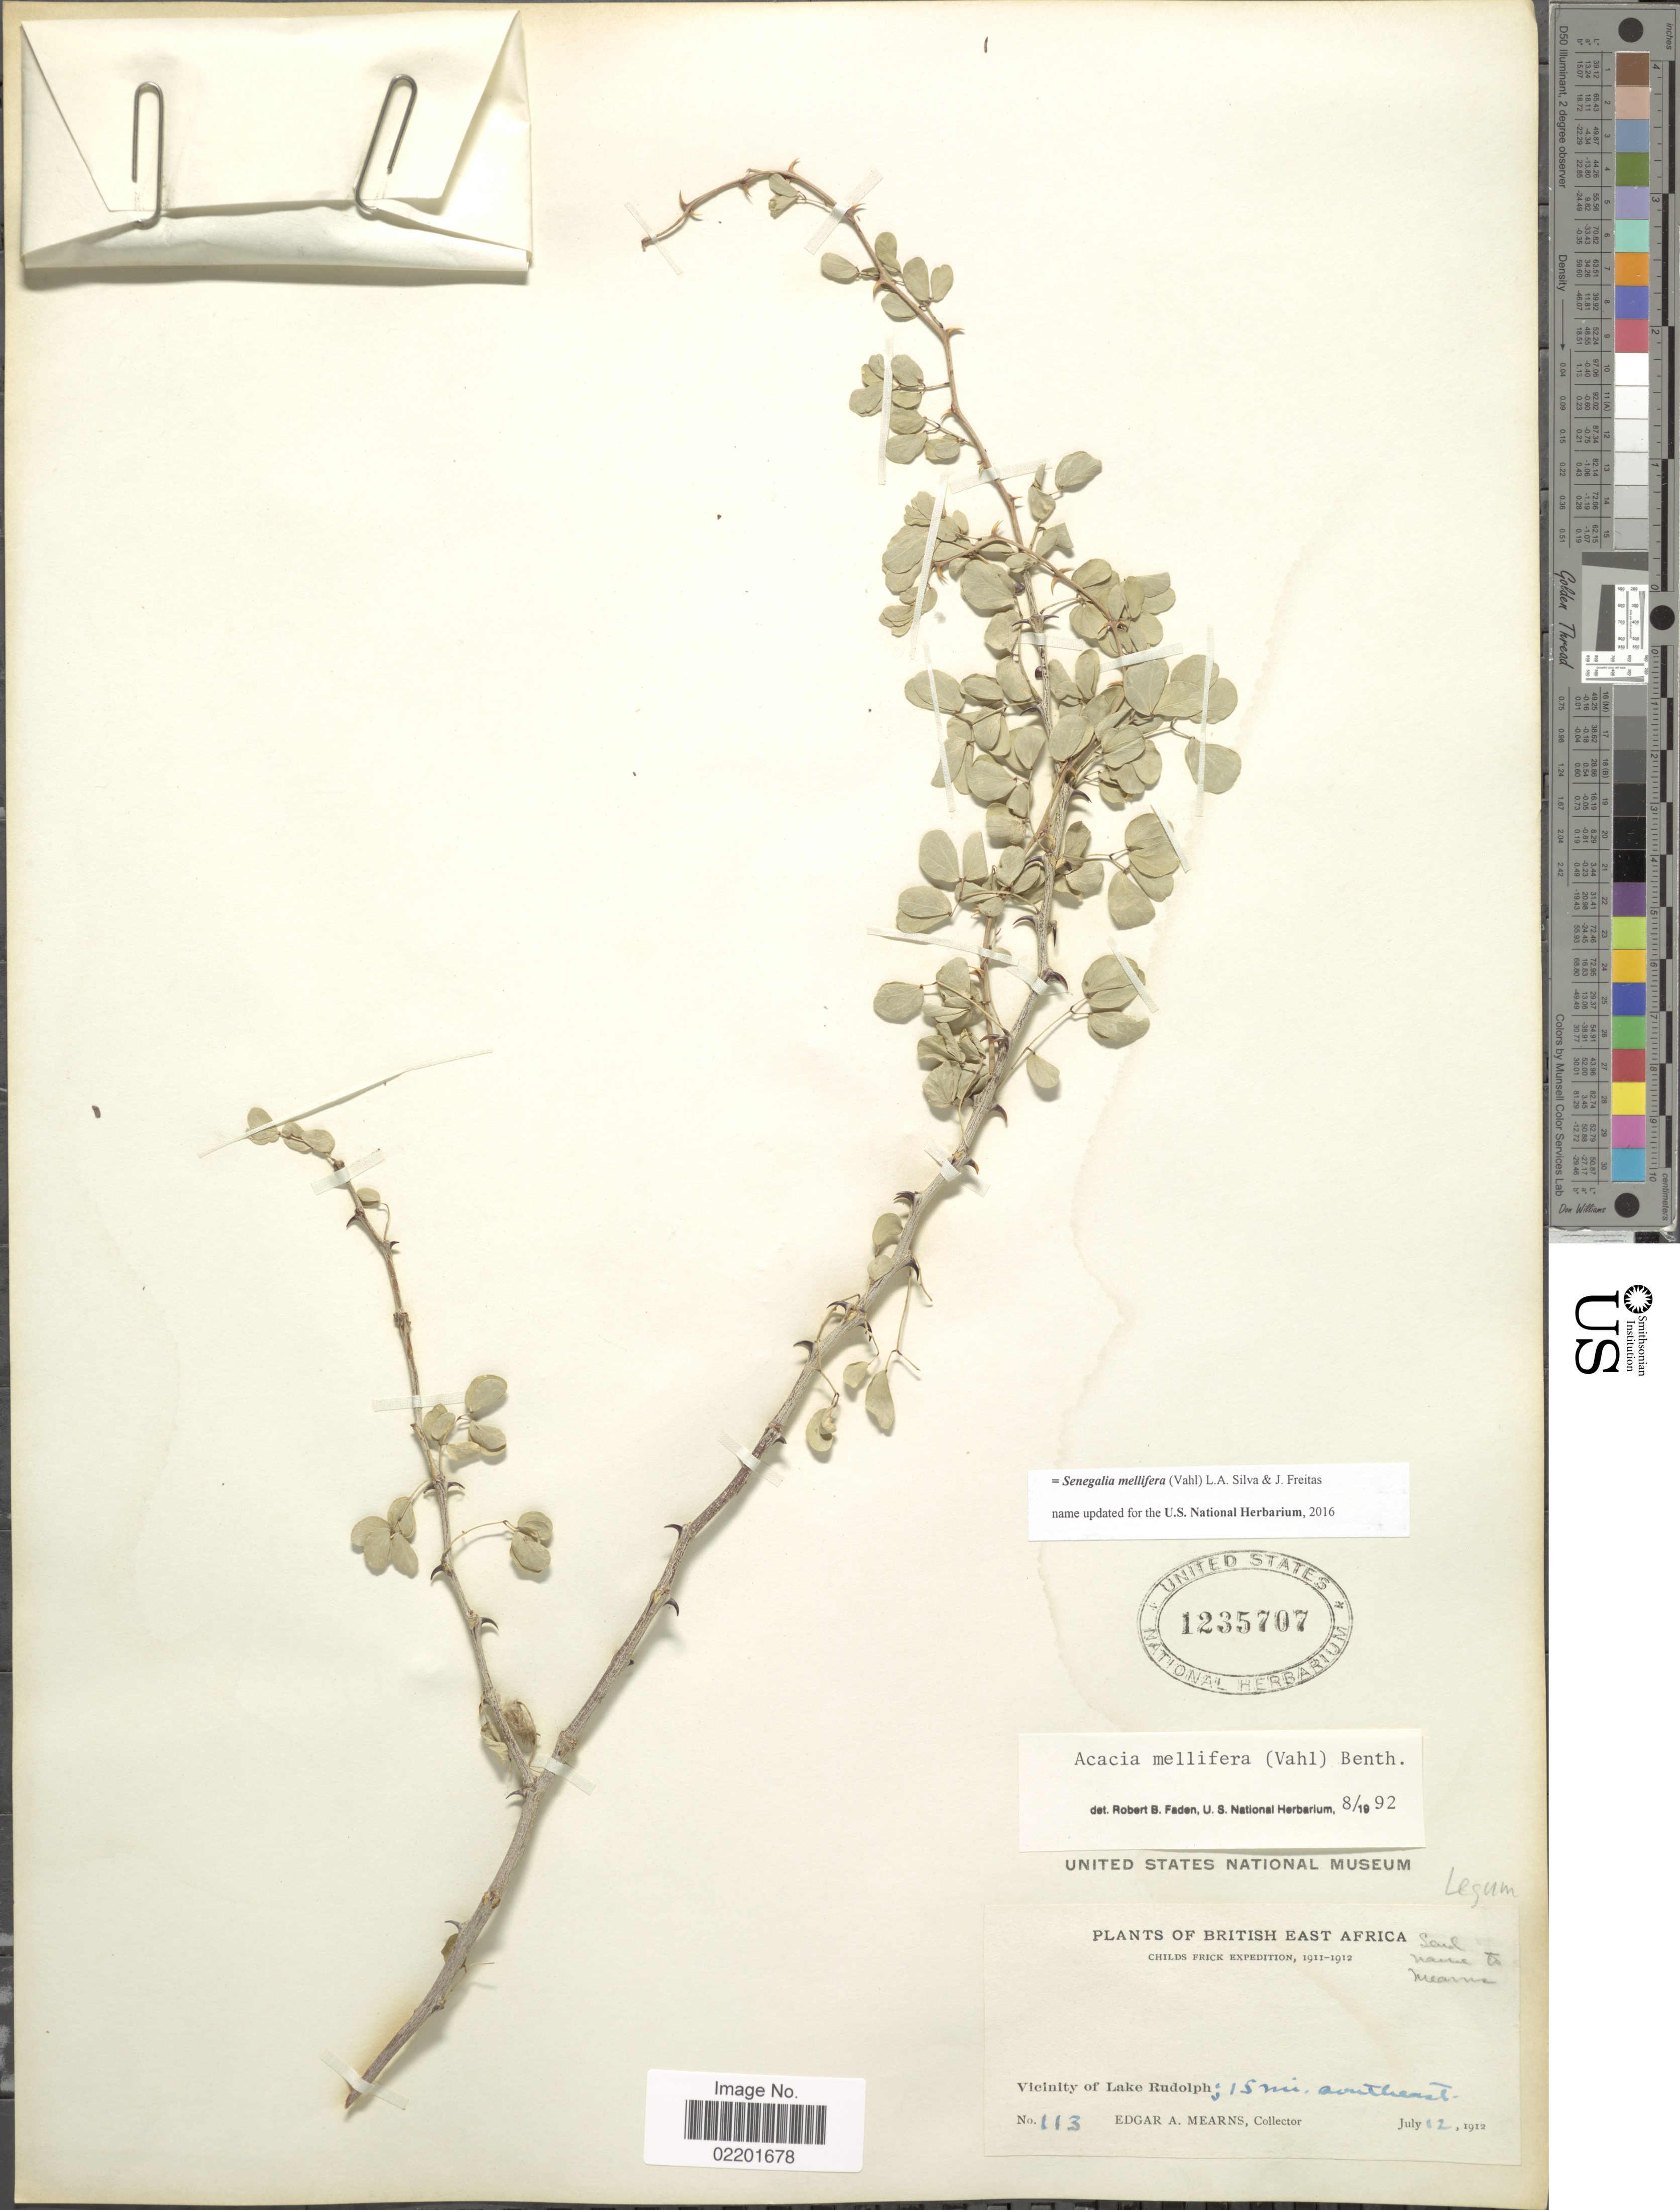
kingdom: Plantae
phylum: Tracheophyta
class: Magnoliopsida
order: Fabales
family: Fabaceae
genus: Senegalia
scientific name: Senegalia mellifera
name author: (Vahl) Seigler & Ebinger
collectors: E. A. Mearns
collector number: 113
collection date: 1912-07-12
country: Kenya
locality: British East Africa, Vicinity of Lake Rudolph, 15 mi southeast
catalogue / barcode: US 1235707